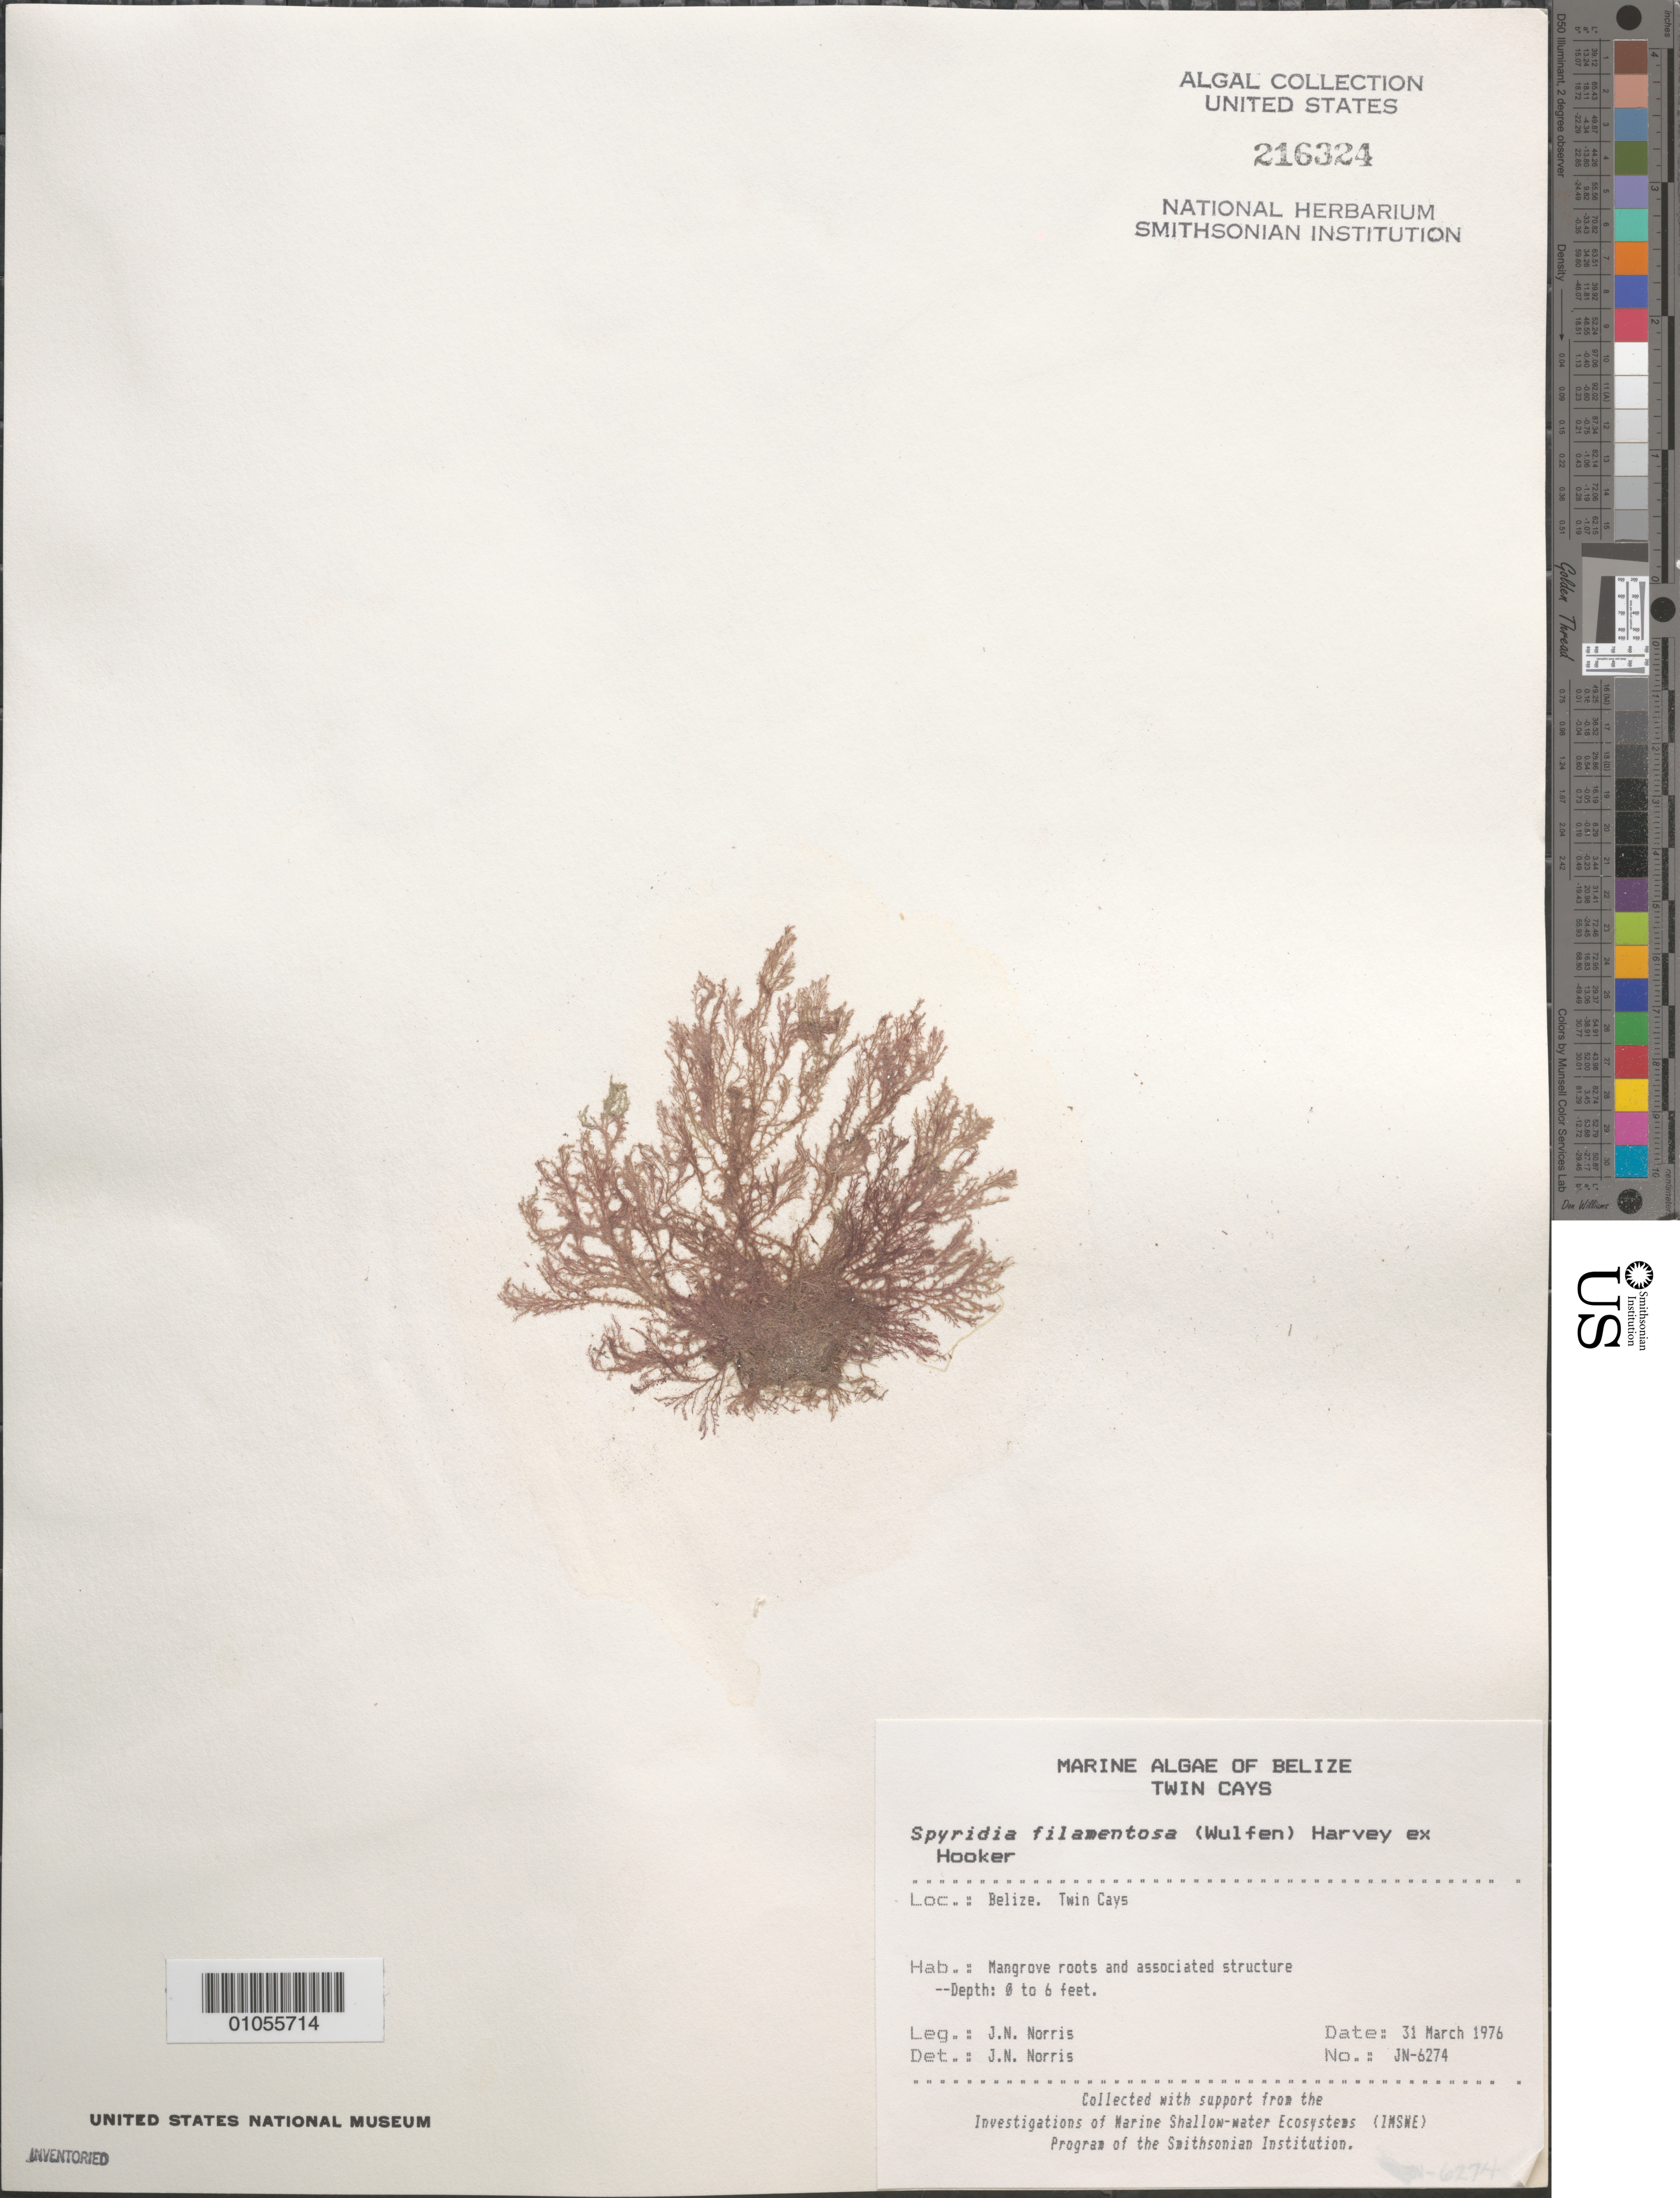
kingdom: Plantae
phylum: Rhodophyta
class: Florideophyceae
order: Ceramiales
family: Spyridiaceae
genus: Spyridia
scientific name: Spyridia filamentosa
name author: (Wulfen) Harv.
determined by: Norris, James N.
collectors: J. N. Norris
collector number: JN-6274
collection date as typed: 31 Mar 1976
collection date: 1976-03-31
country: Belize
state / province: Stann Creek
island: Twin Cays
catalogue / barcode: US 216324